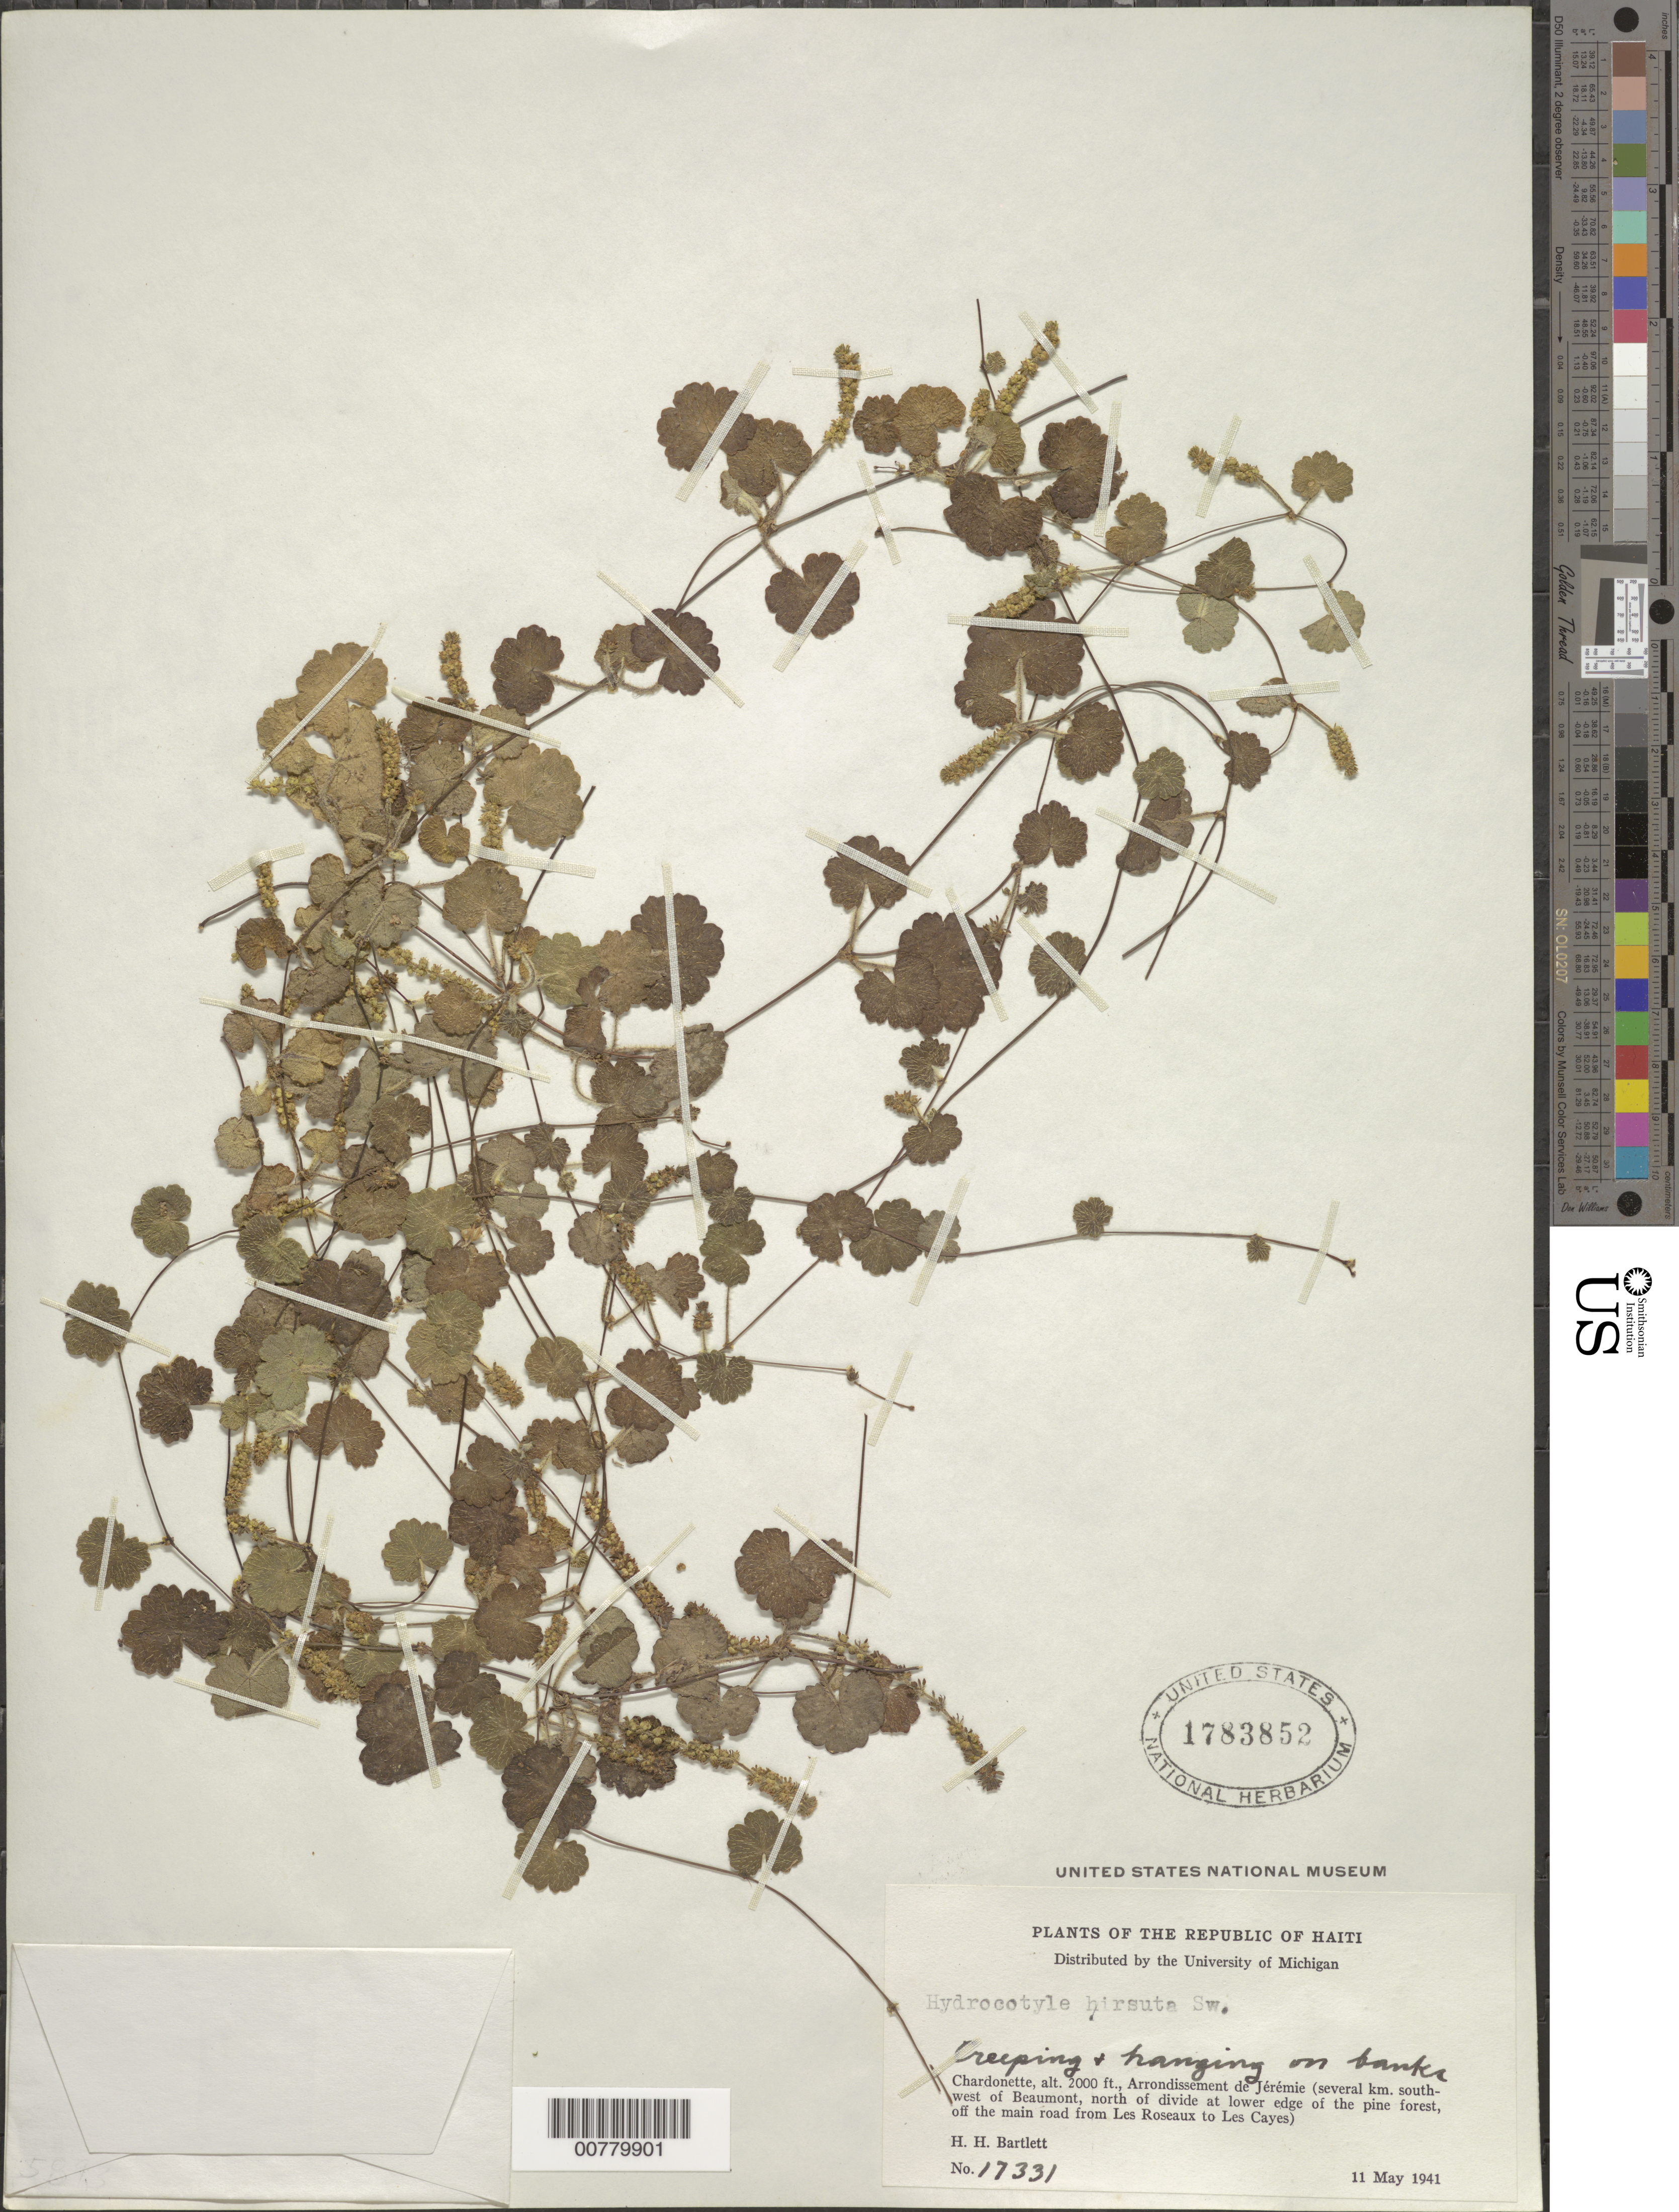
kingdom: Plantae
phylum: Tracheophyta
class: Magnoliopsida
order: Apiales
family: Araliaceae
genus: Hydrocotyle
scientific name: Hydrocotyle hirsuta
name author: Sw.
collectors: H. H. Bartlett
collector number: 17331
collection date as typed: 11 May 1941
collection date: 1941-05-11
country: Haiti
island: Hispaniola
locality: Chardonette, arrondissement de Jérémie (several km southwest of Beaumont, north of divide at lower edge of the pine forest off the main road from Les Roseaux to Les Cayes).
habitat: Lower edge of the pine forest off the main road.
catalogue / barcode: US 1783852